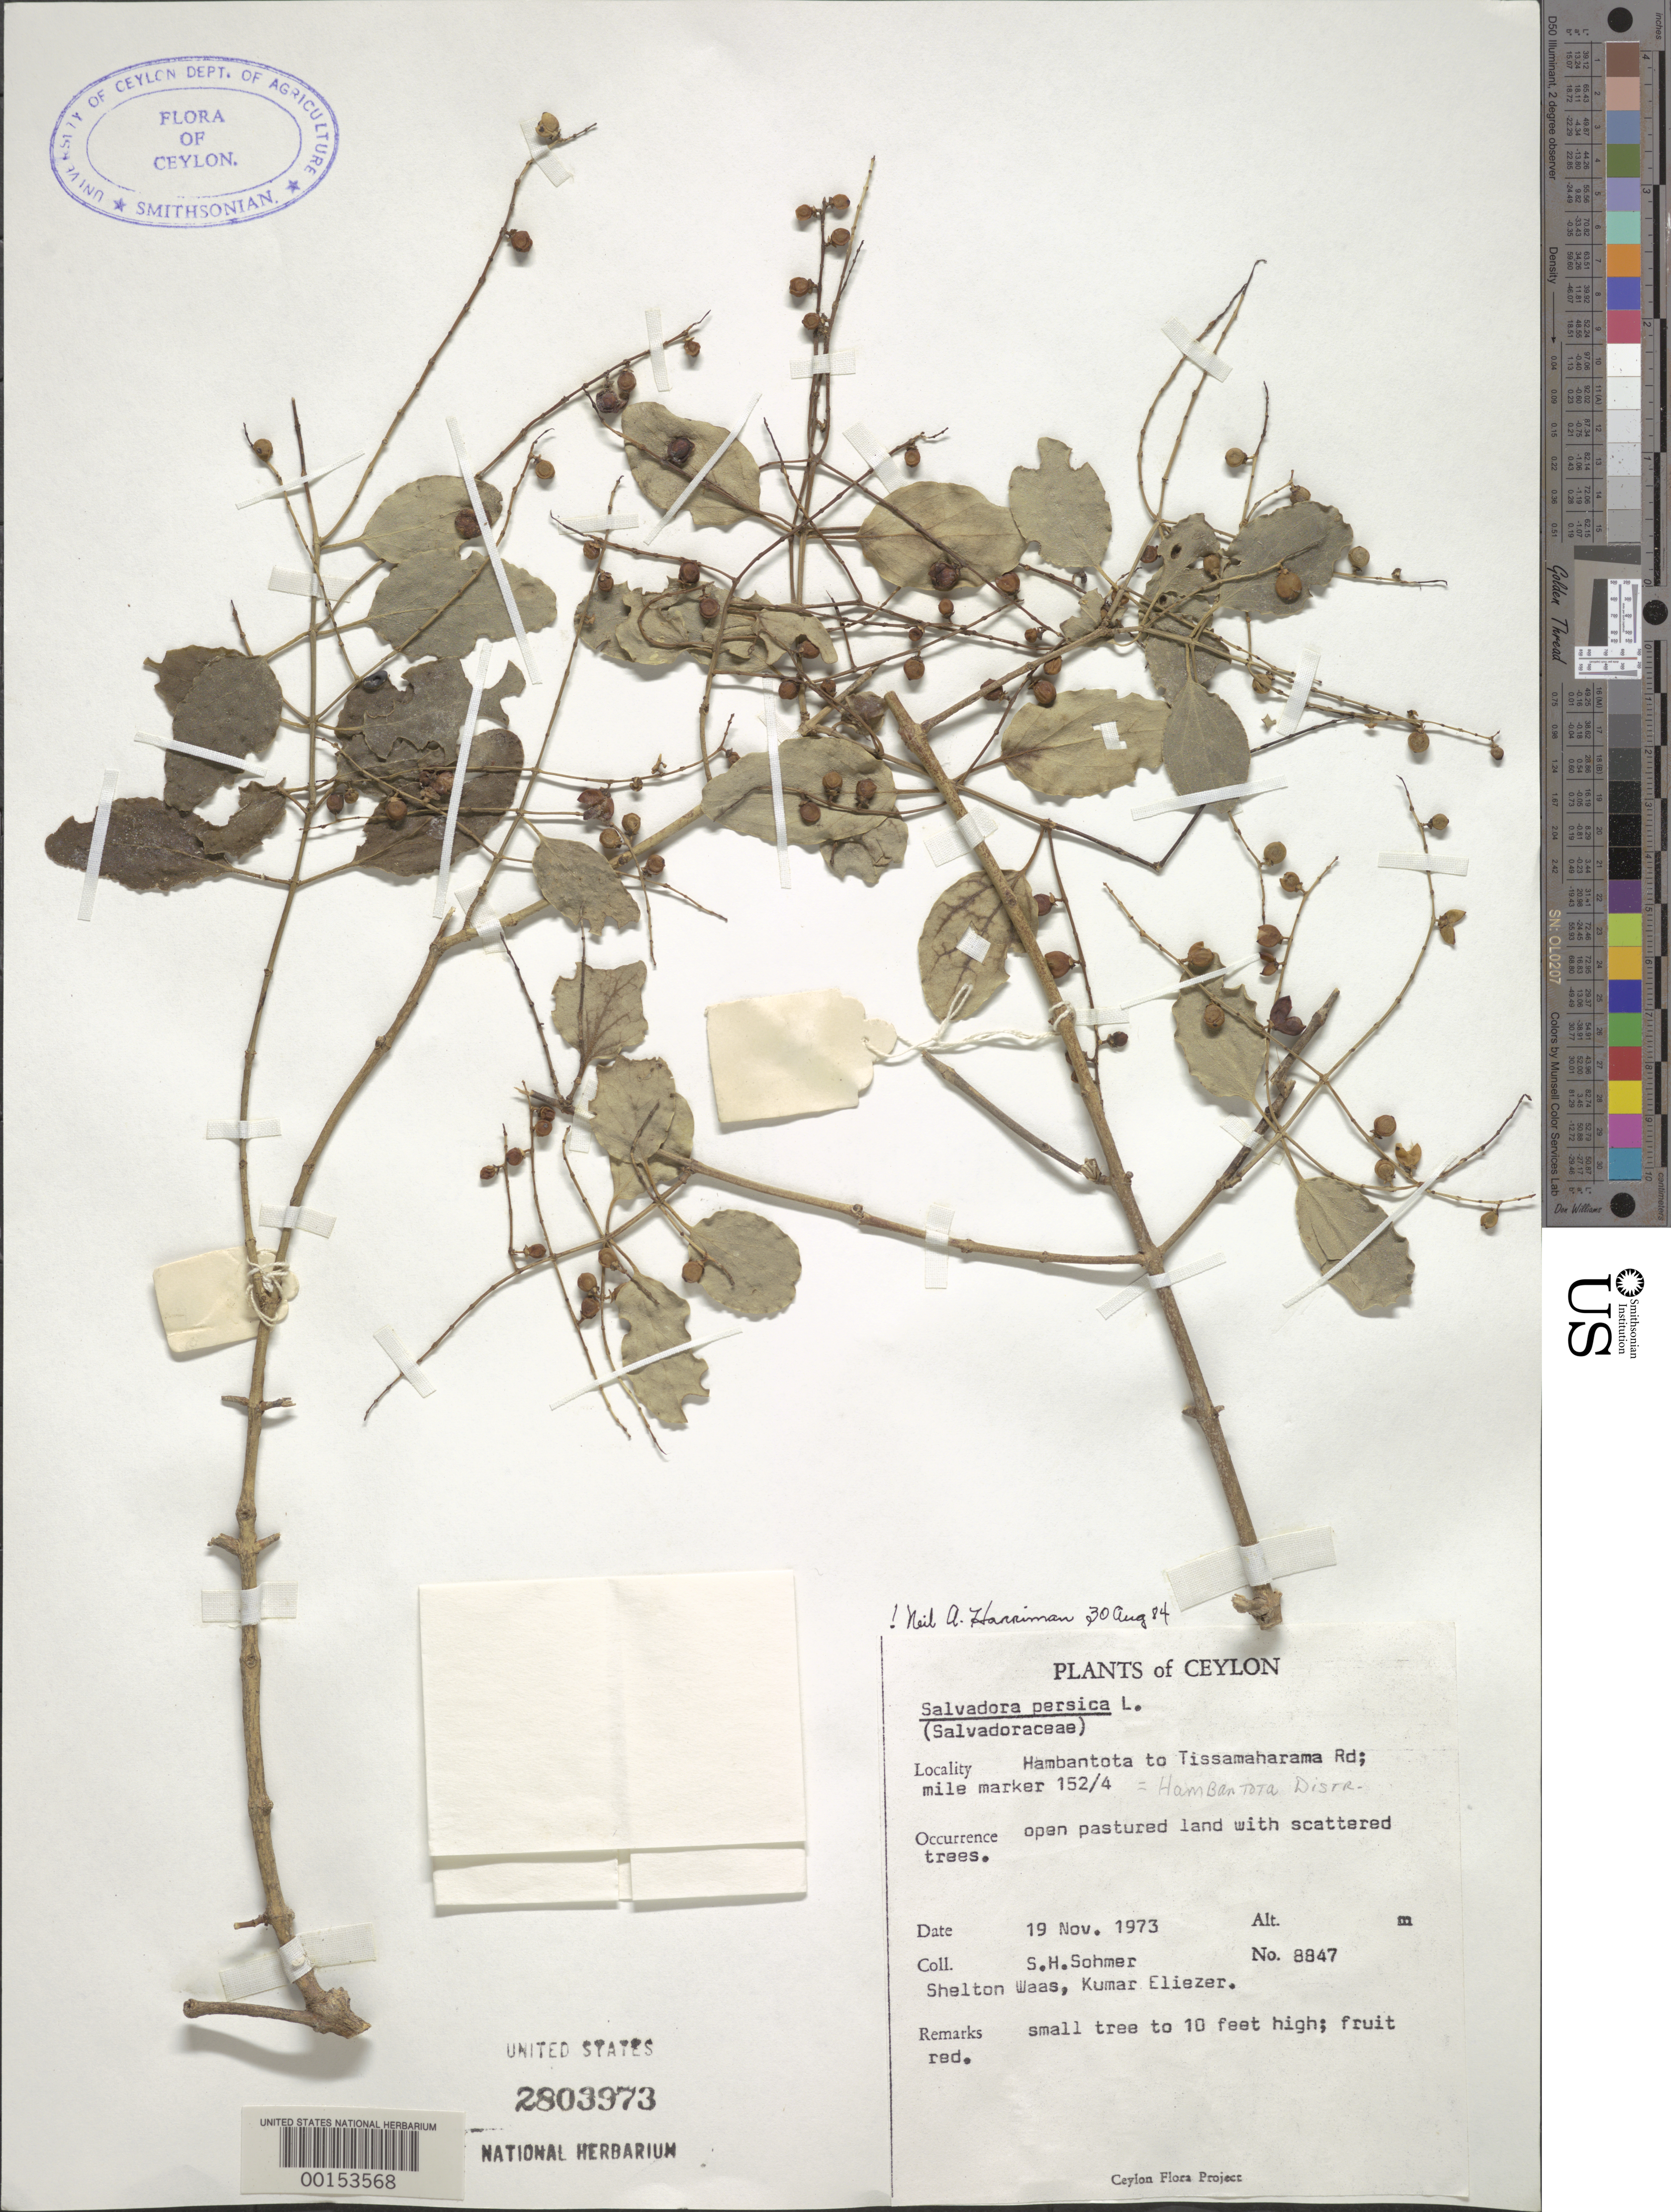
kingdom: Plantae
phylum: Tracheophyta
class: Magnoliopsida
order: Brassicales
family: Salvadoraceae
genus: Salvadora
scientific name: Salvadora persica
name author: L.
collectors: S. H. Sohmer, S. Waas & K. Eliezer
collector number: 8847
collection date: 1973-11-19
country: Sri Lanka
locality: Ceylon. Hambantota to Tissamaharama Rd; mile marker 152/4 = Hambantota Distr.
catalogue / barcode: US 2803973